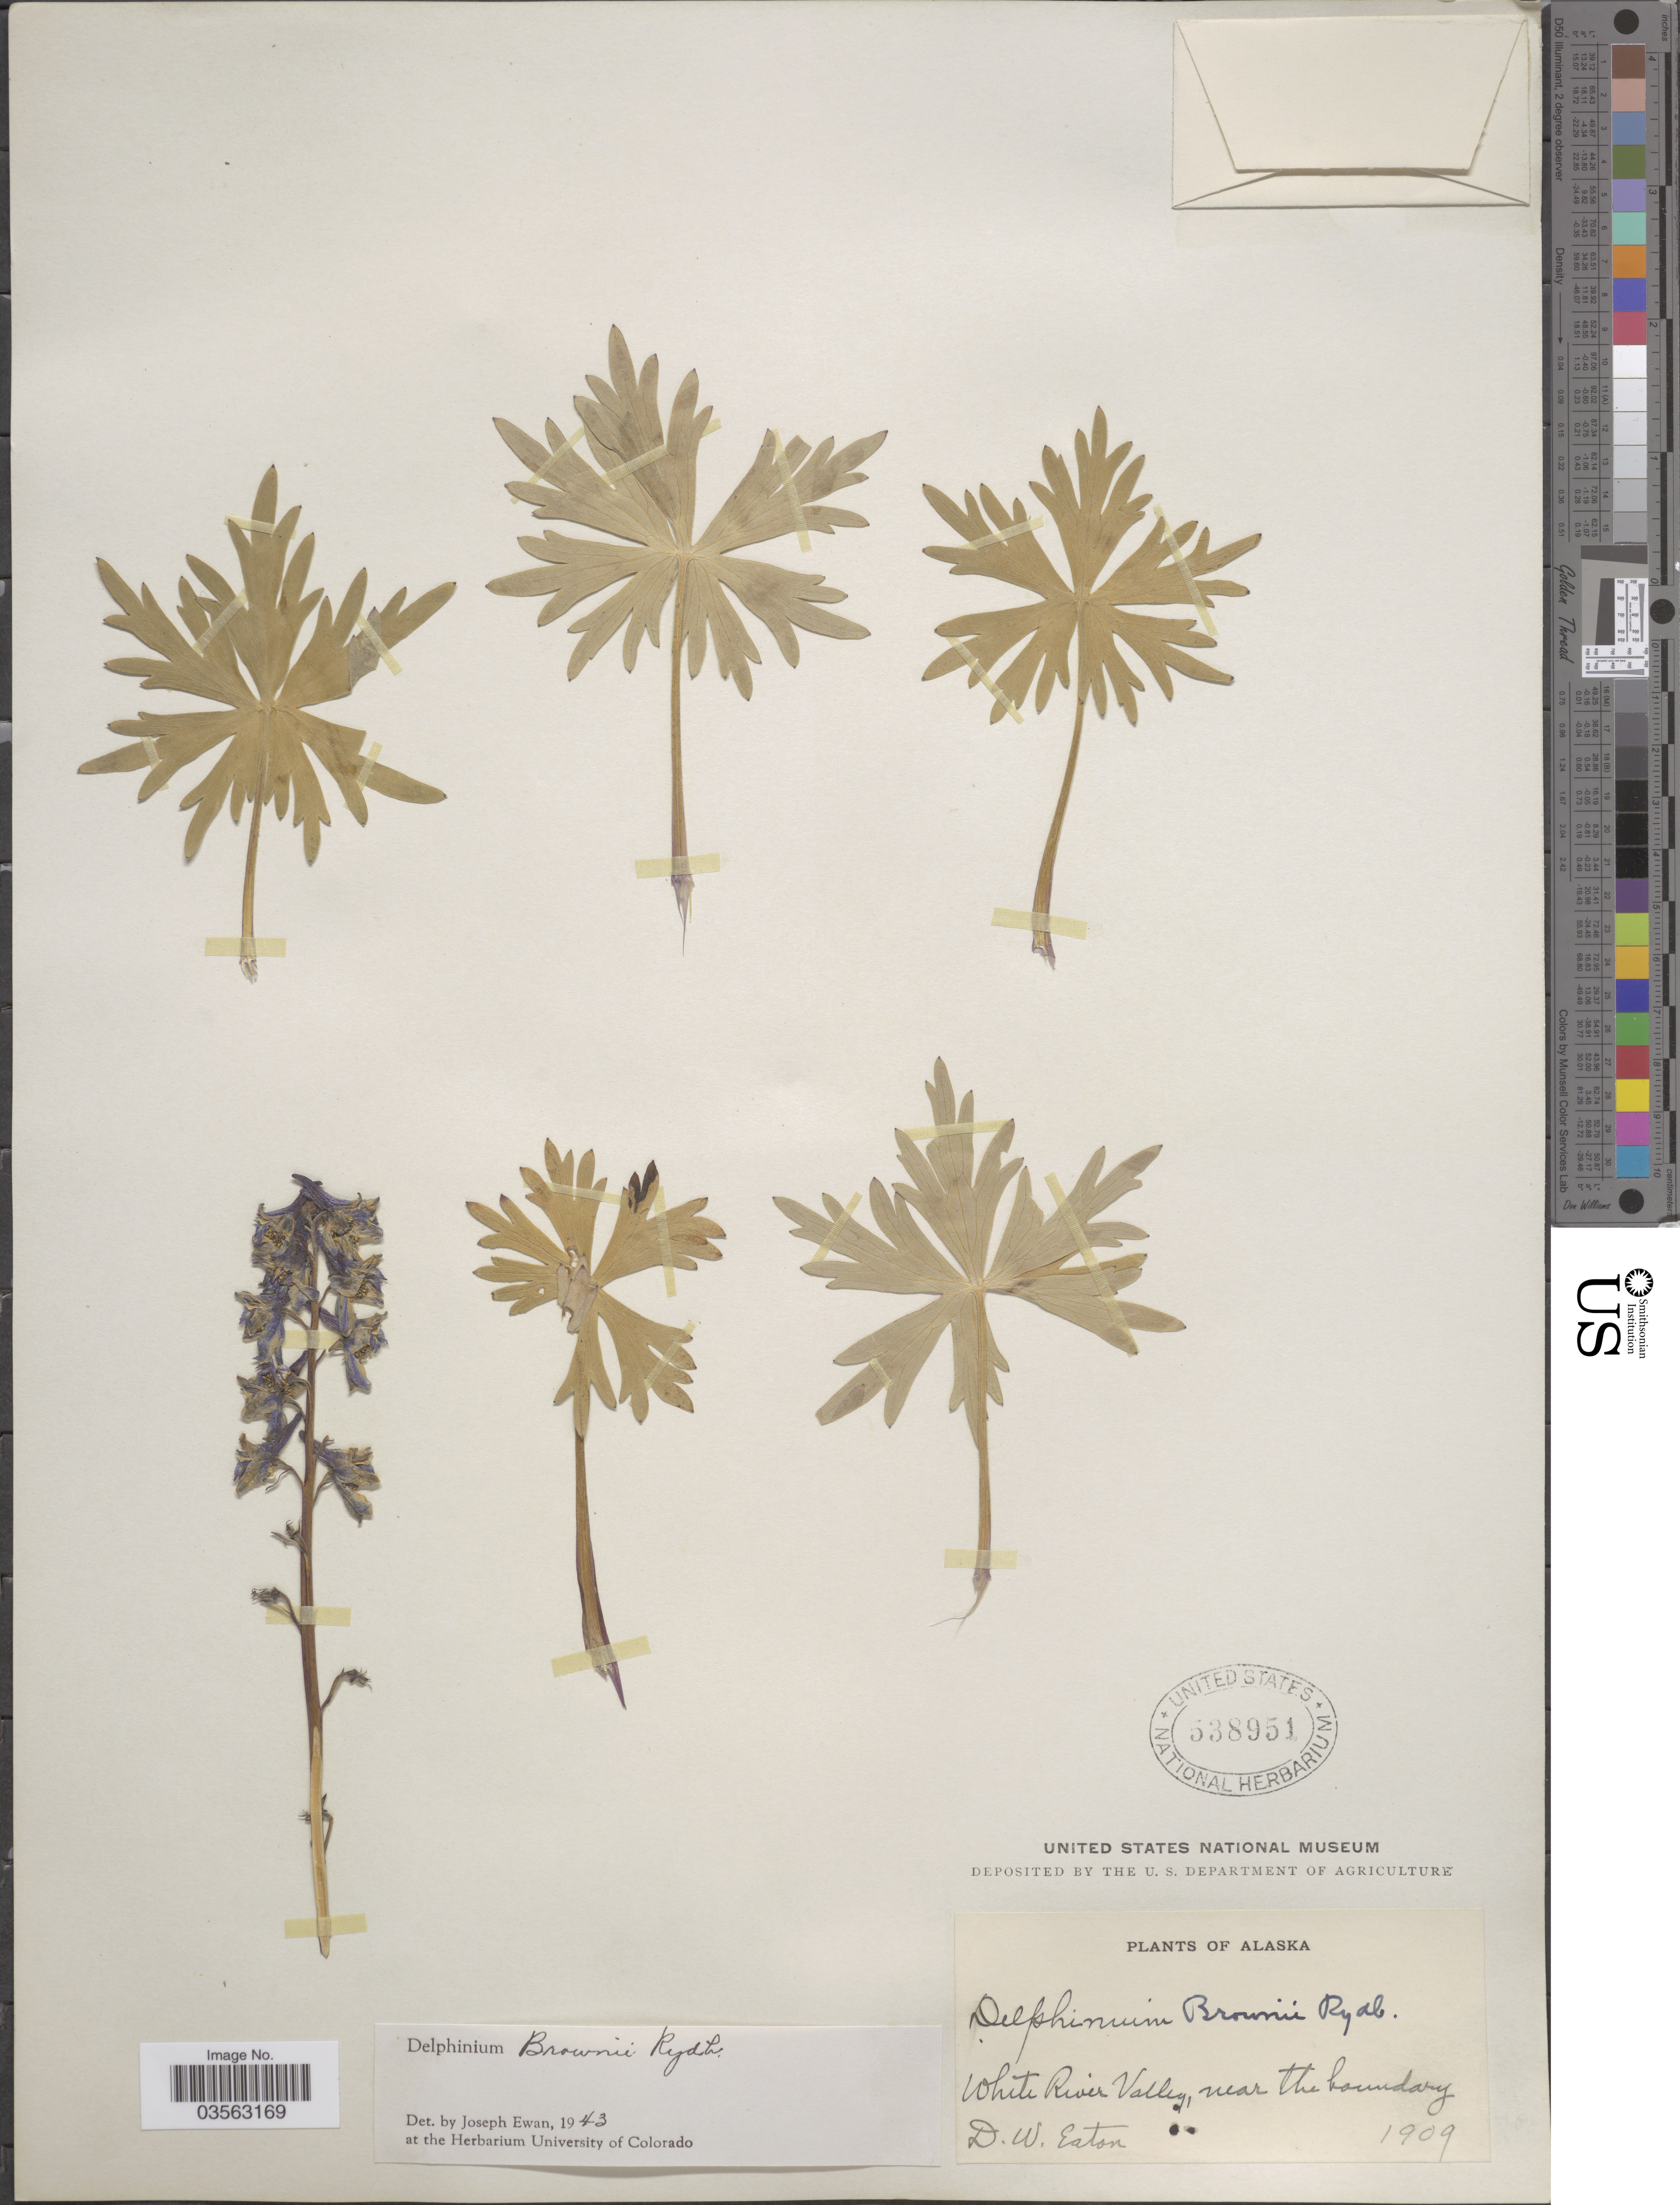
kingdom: Plantae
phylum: Tracheophyta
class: Magnoliopsida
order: Ranunculales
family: Ranunculaceae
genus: Delphinium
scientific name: Delphinium glaucum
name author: S. Watson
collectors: D. Eaton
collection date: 1909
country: United States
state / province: Alaska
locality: White River Valley, near the boundary.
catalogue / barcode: US 538951